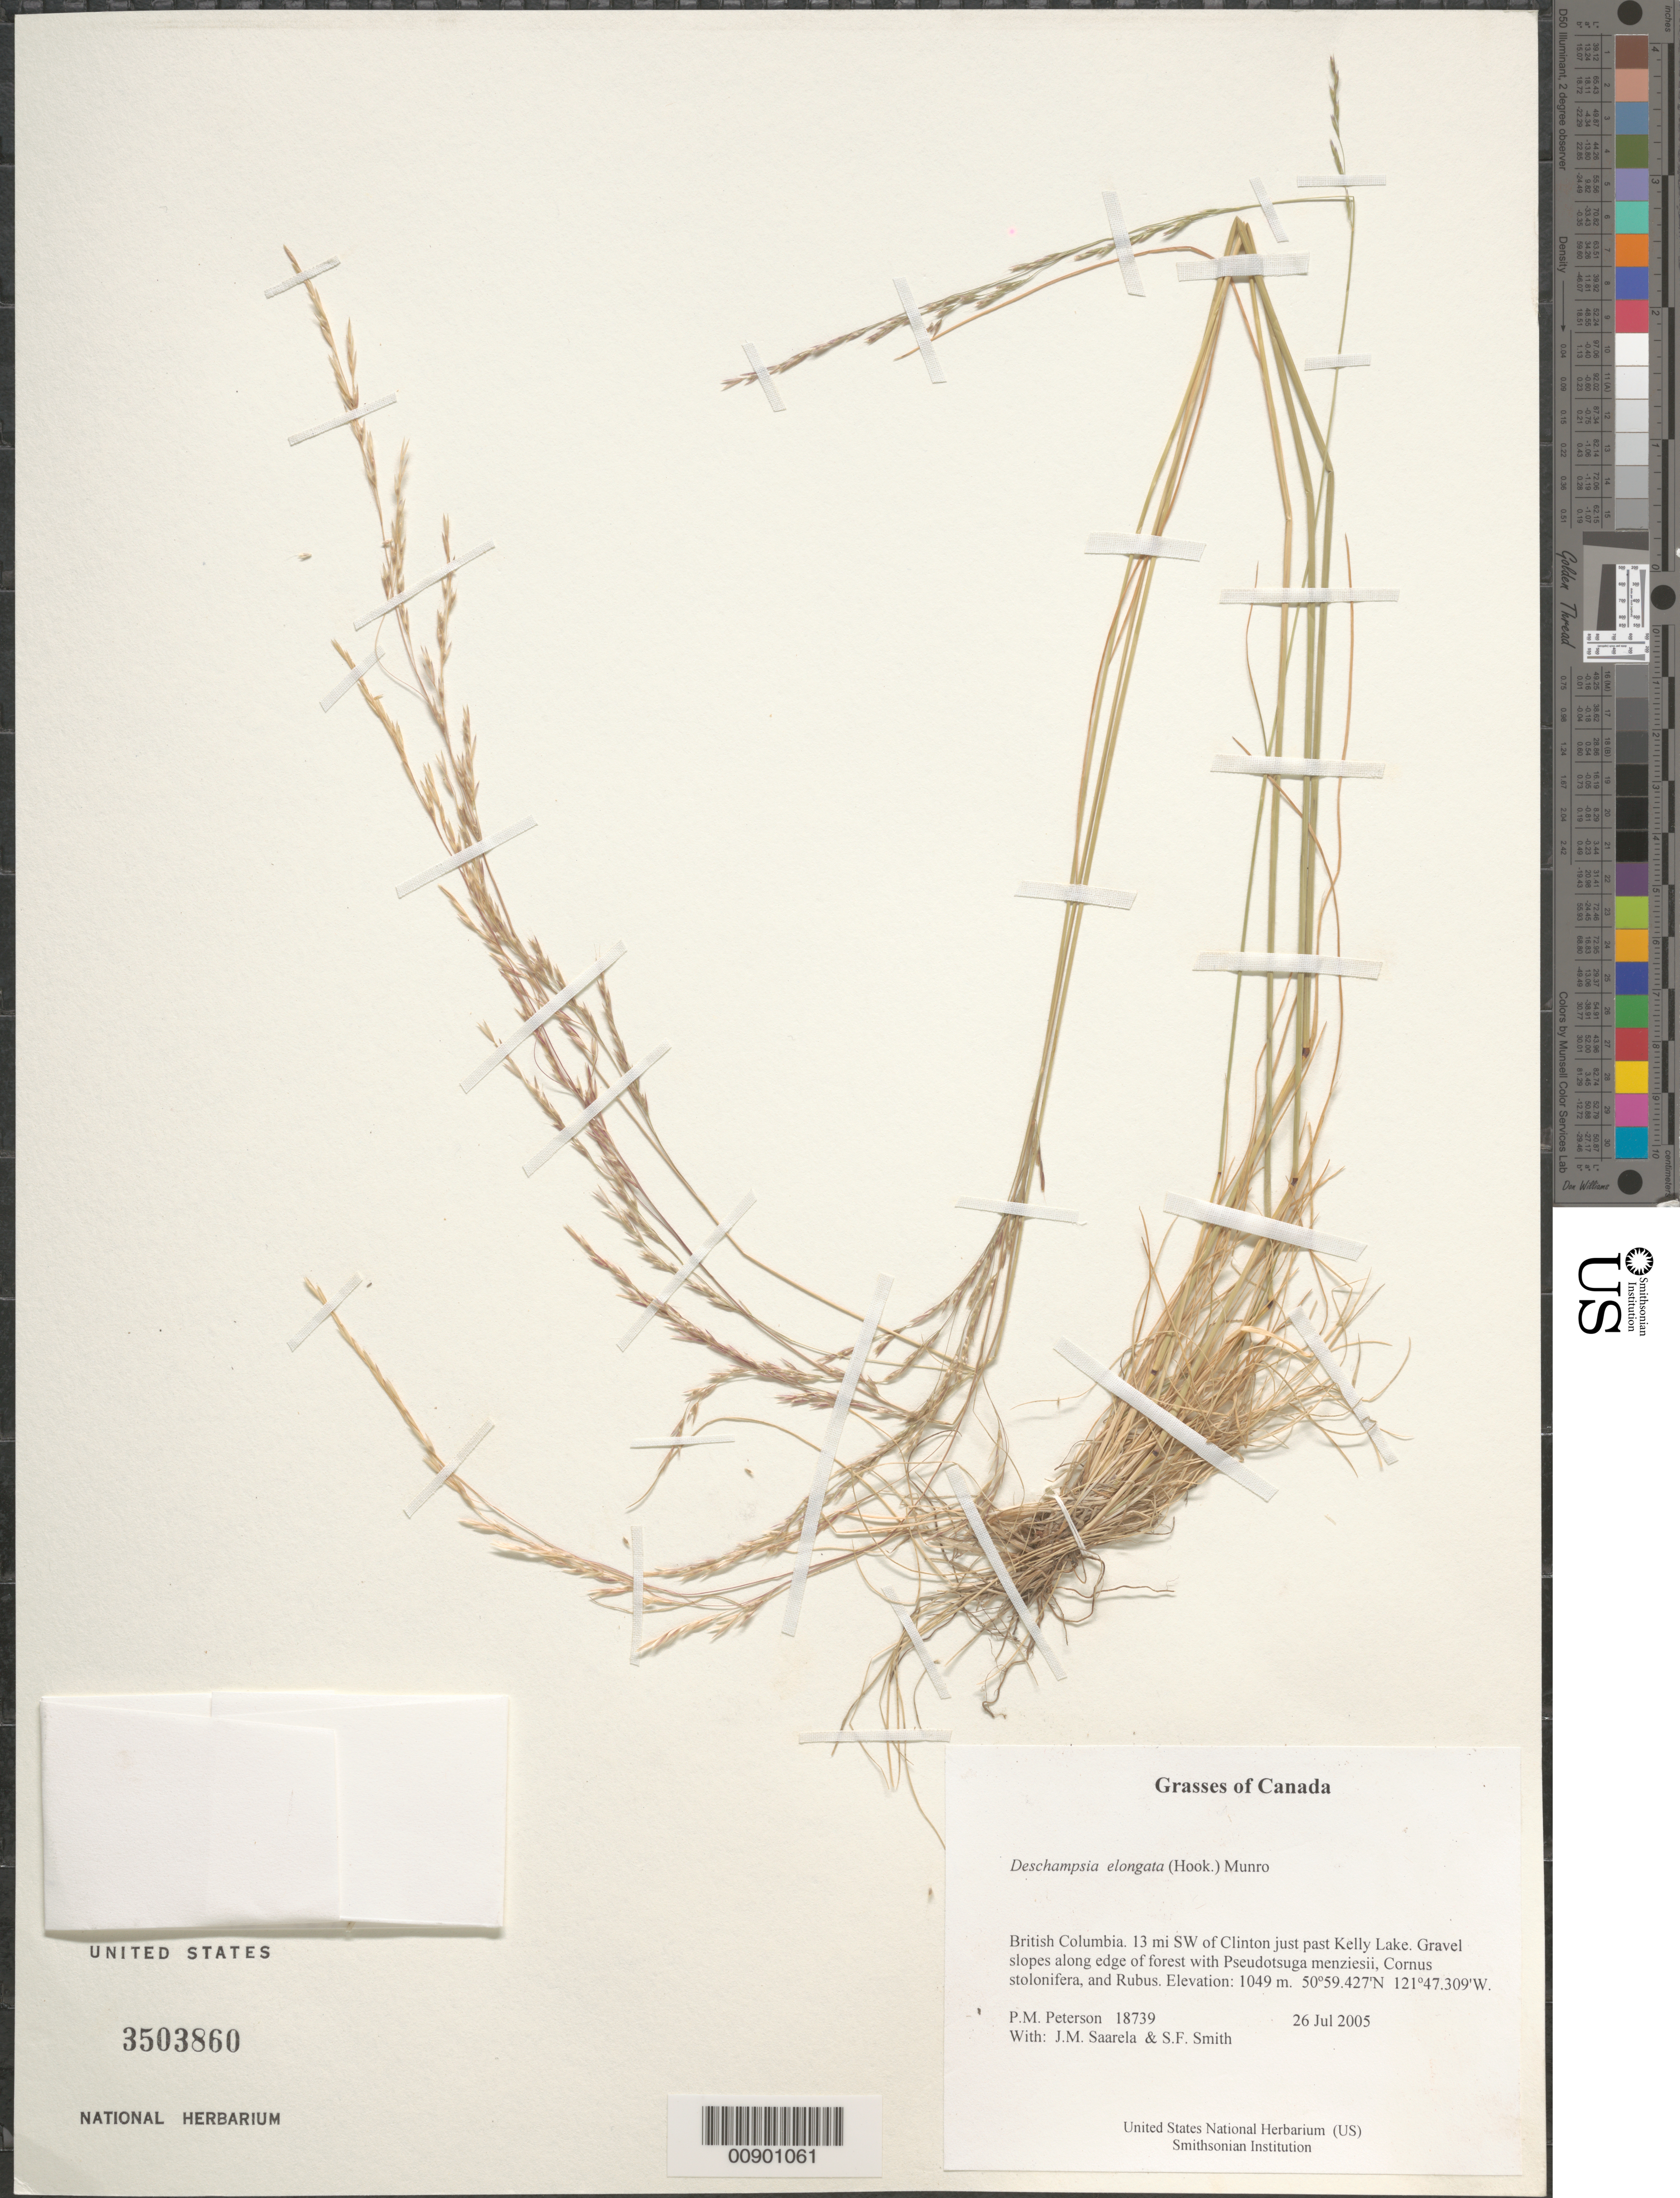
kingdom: Plantae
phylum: Tracheophyta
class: Liliopsida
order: Poales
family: Poaceae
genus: Deschampsia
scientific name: Deschampsia elongata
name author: (Hook.) Munro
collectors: P. M. Peterson, J. Saarela & S.F. Smith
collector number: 18739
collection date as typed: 26 Jul 2004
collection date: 2004-07-26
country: Canada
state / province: British Columbia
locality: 13 mi SW of Clinton just past Kelly Lake. Gravel slopes along edge of forest with Pseudotsuga menziesii, Cornus stolonifera, and Rubus.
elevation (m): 1049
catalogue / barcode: US 3503860